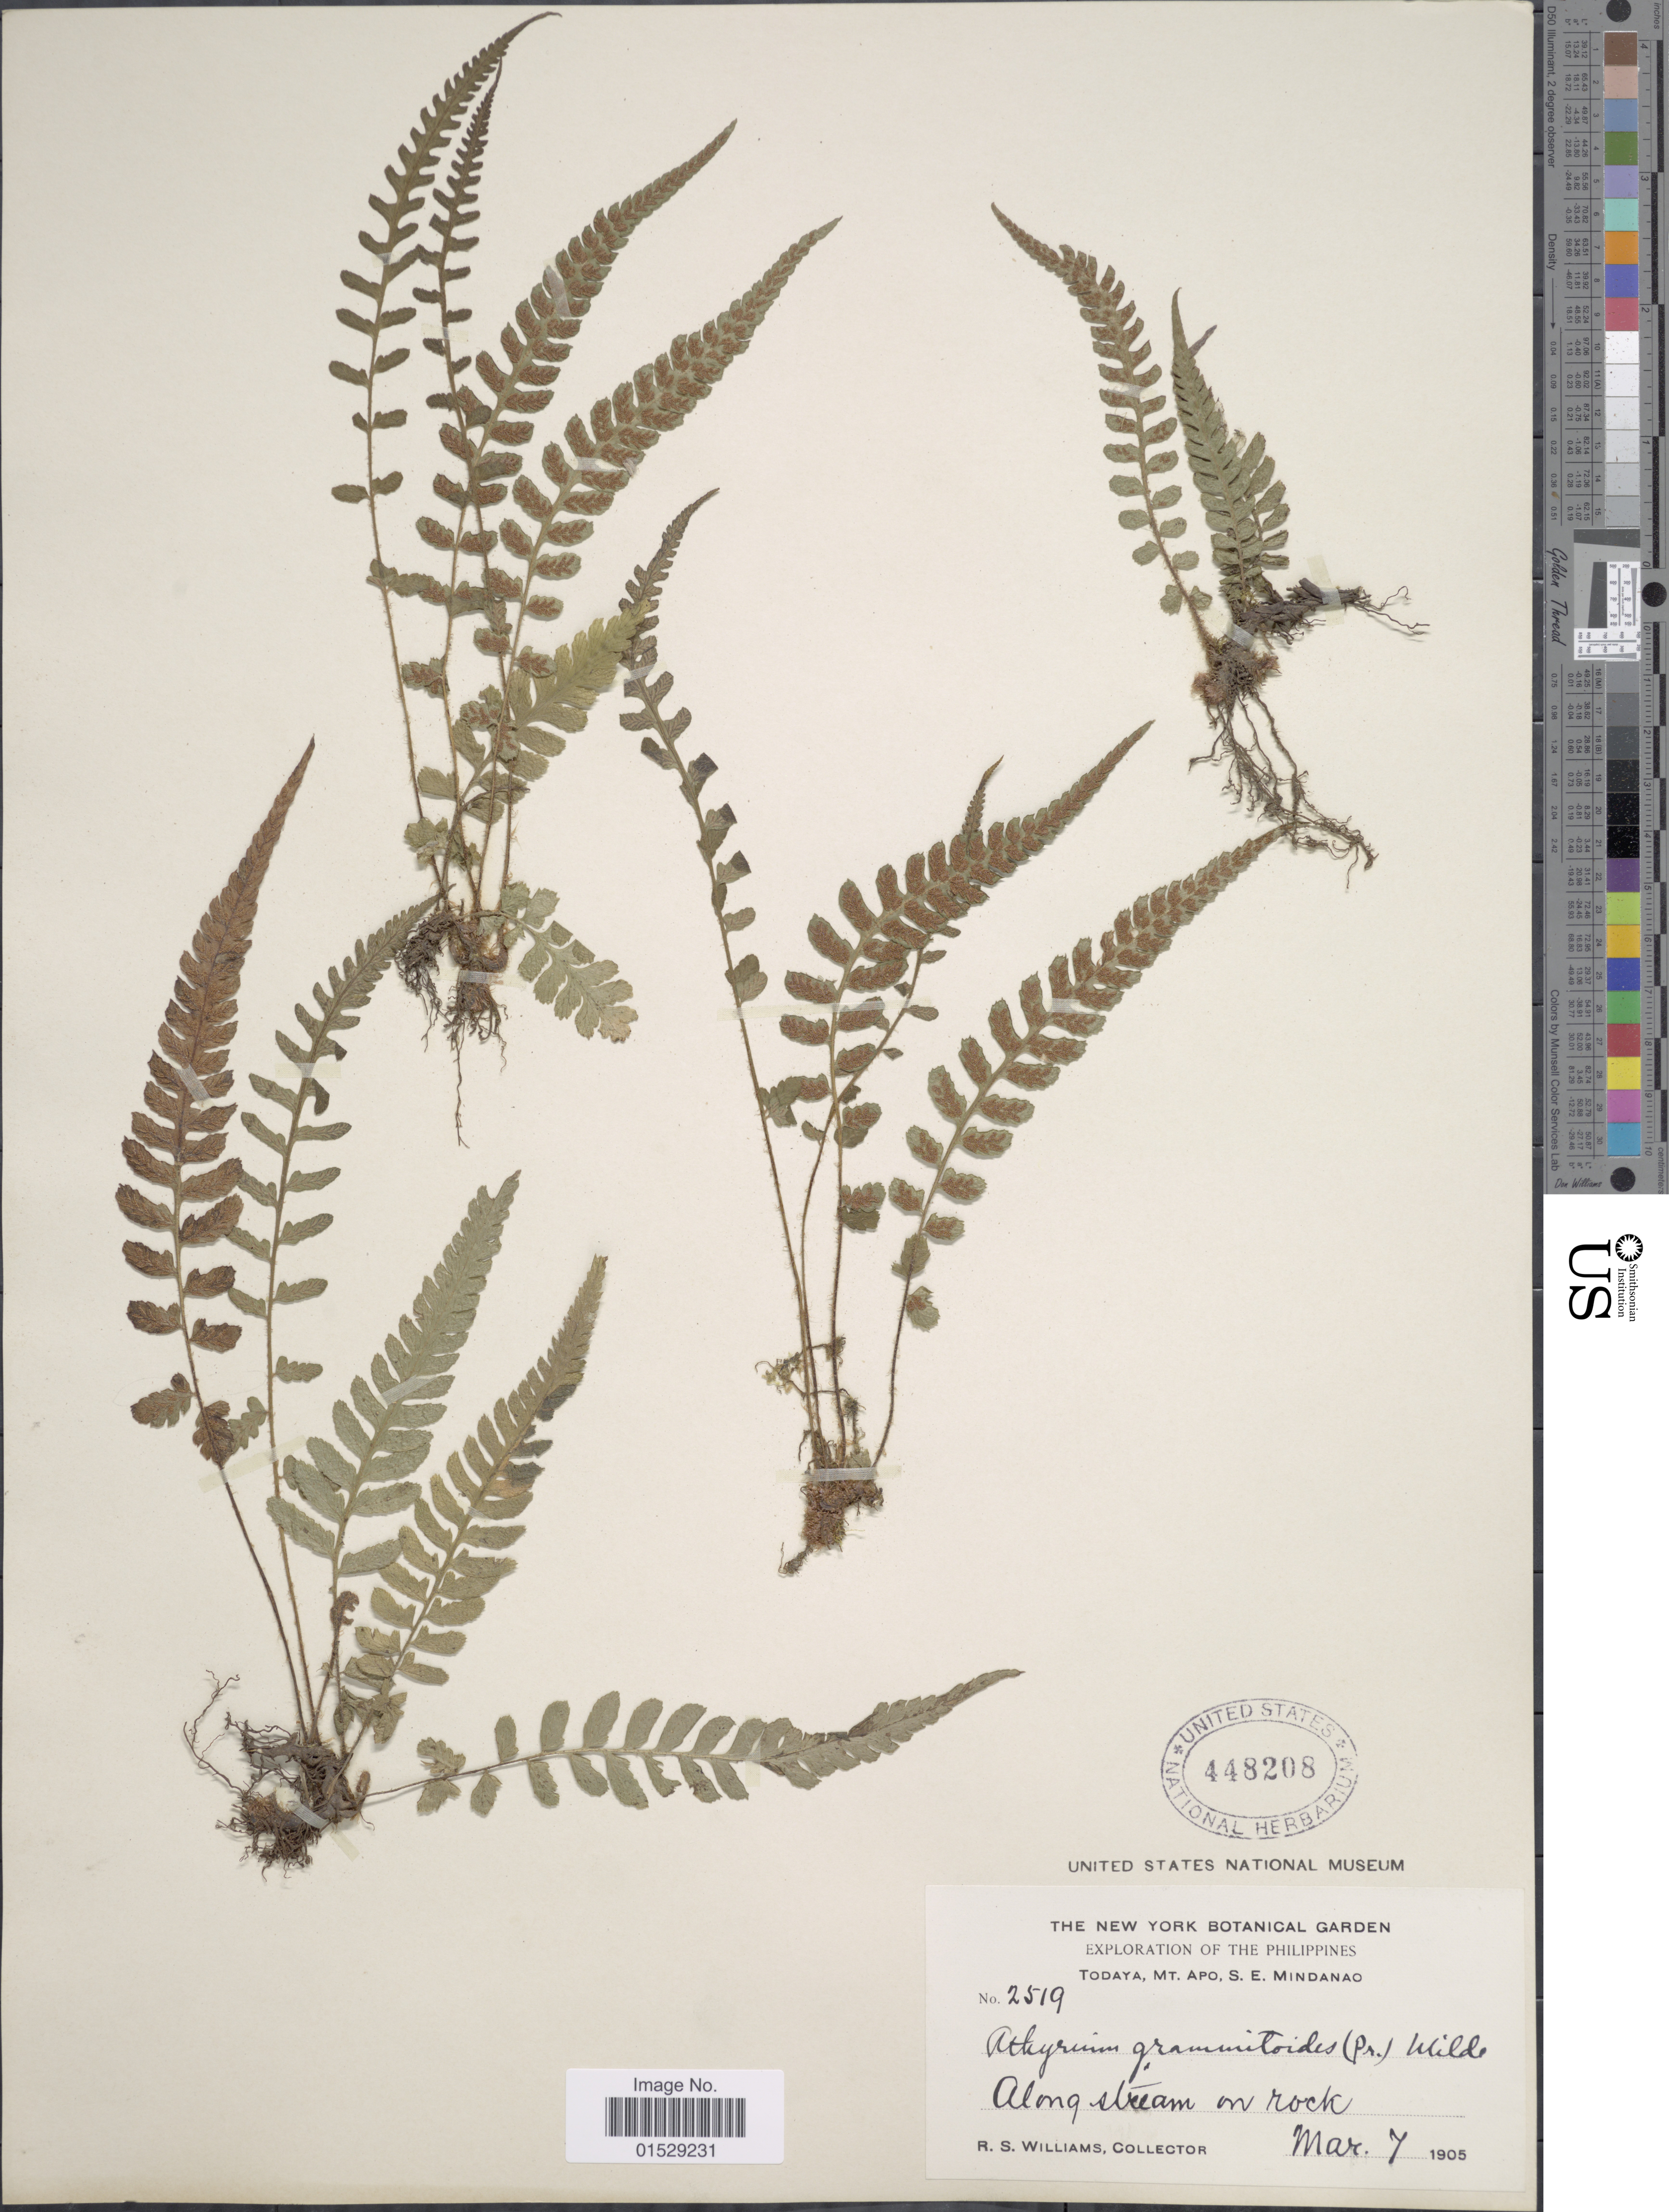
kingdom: Plantae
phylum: Tracheophyta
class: Polypodiopsida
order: Polypodiales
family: Athyriaceae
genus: Deparia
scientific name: Deparia petersenii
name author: (Kunze) M. Kato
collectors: R. S. Williams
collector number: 2519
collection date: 1905-03-07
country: Philippines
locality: Todaya, Mt. Apo, S. E. Mindanao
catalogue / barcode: US 448208